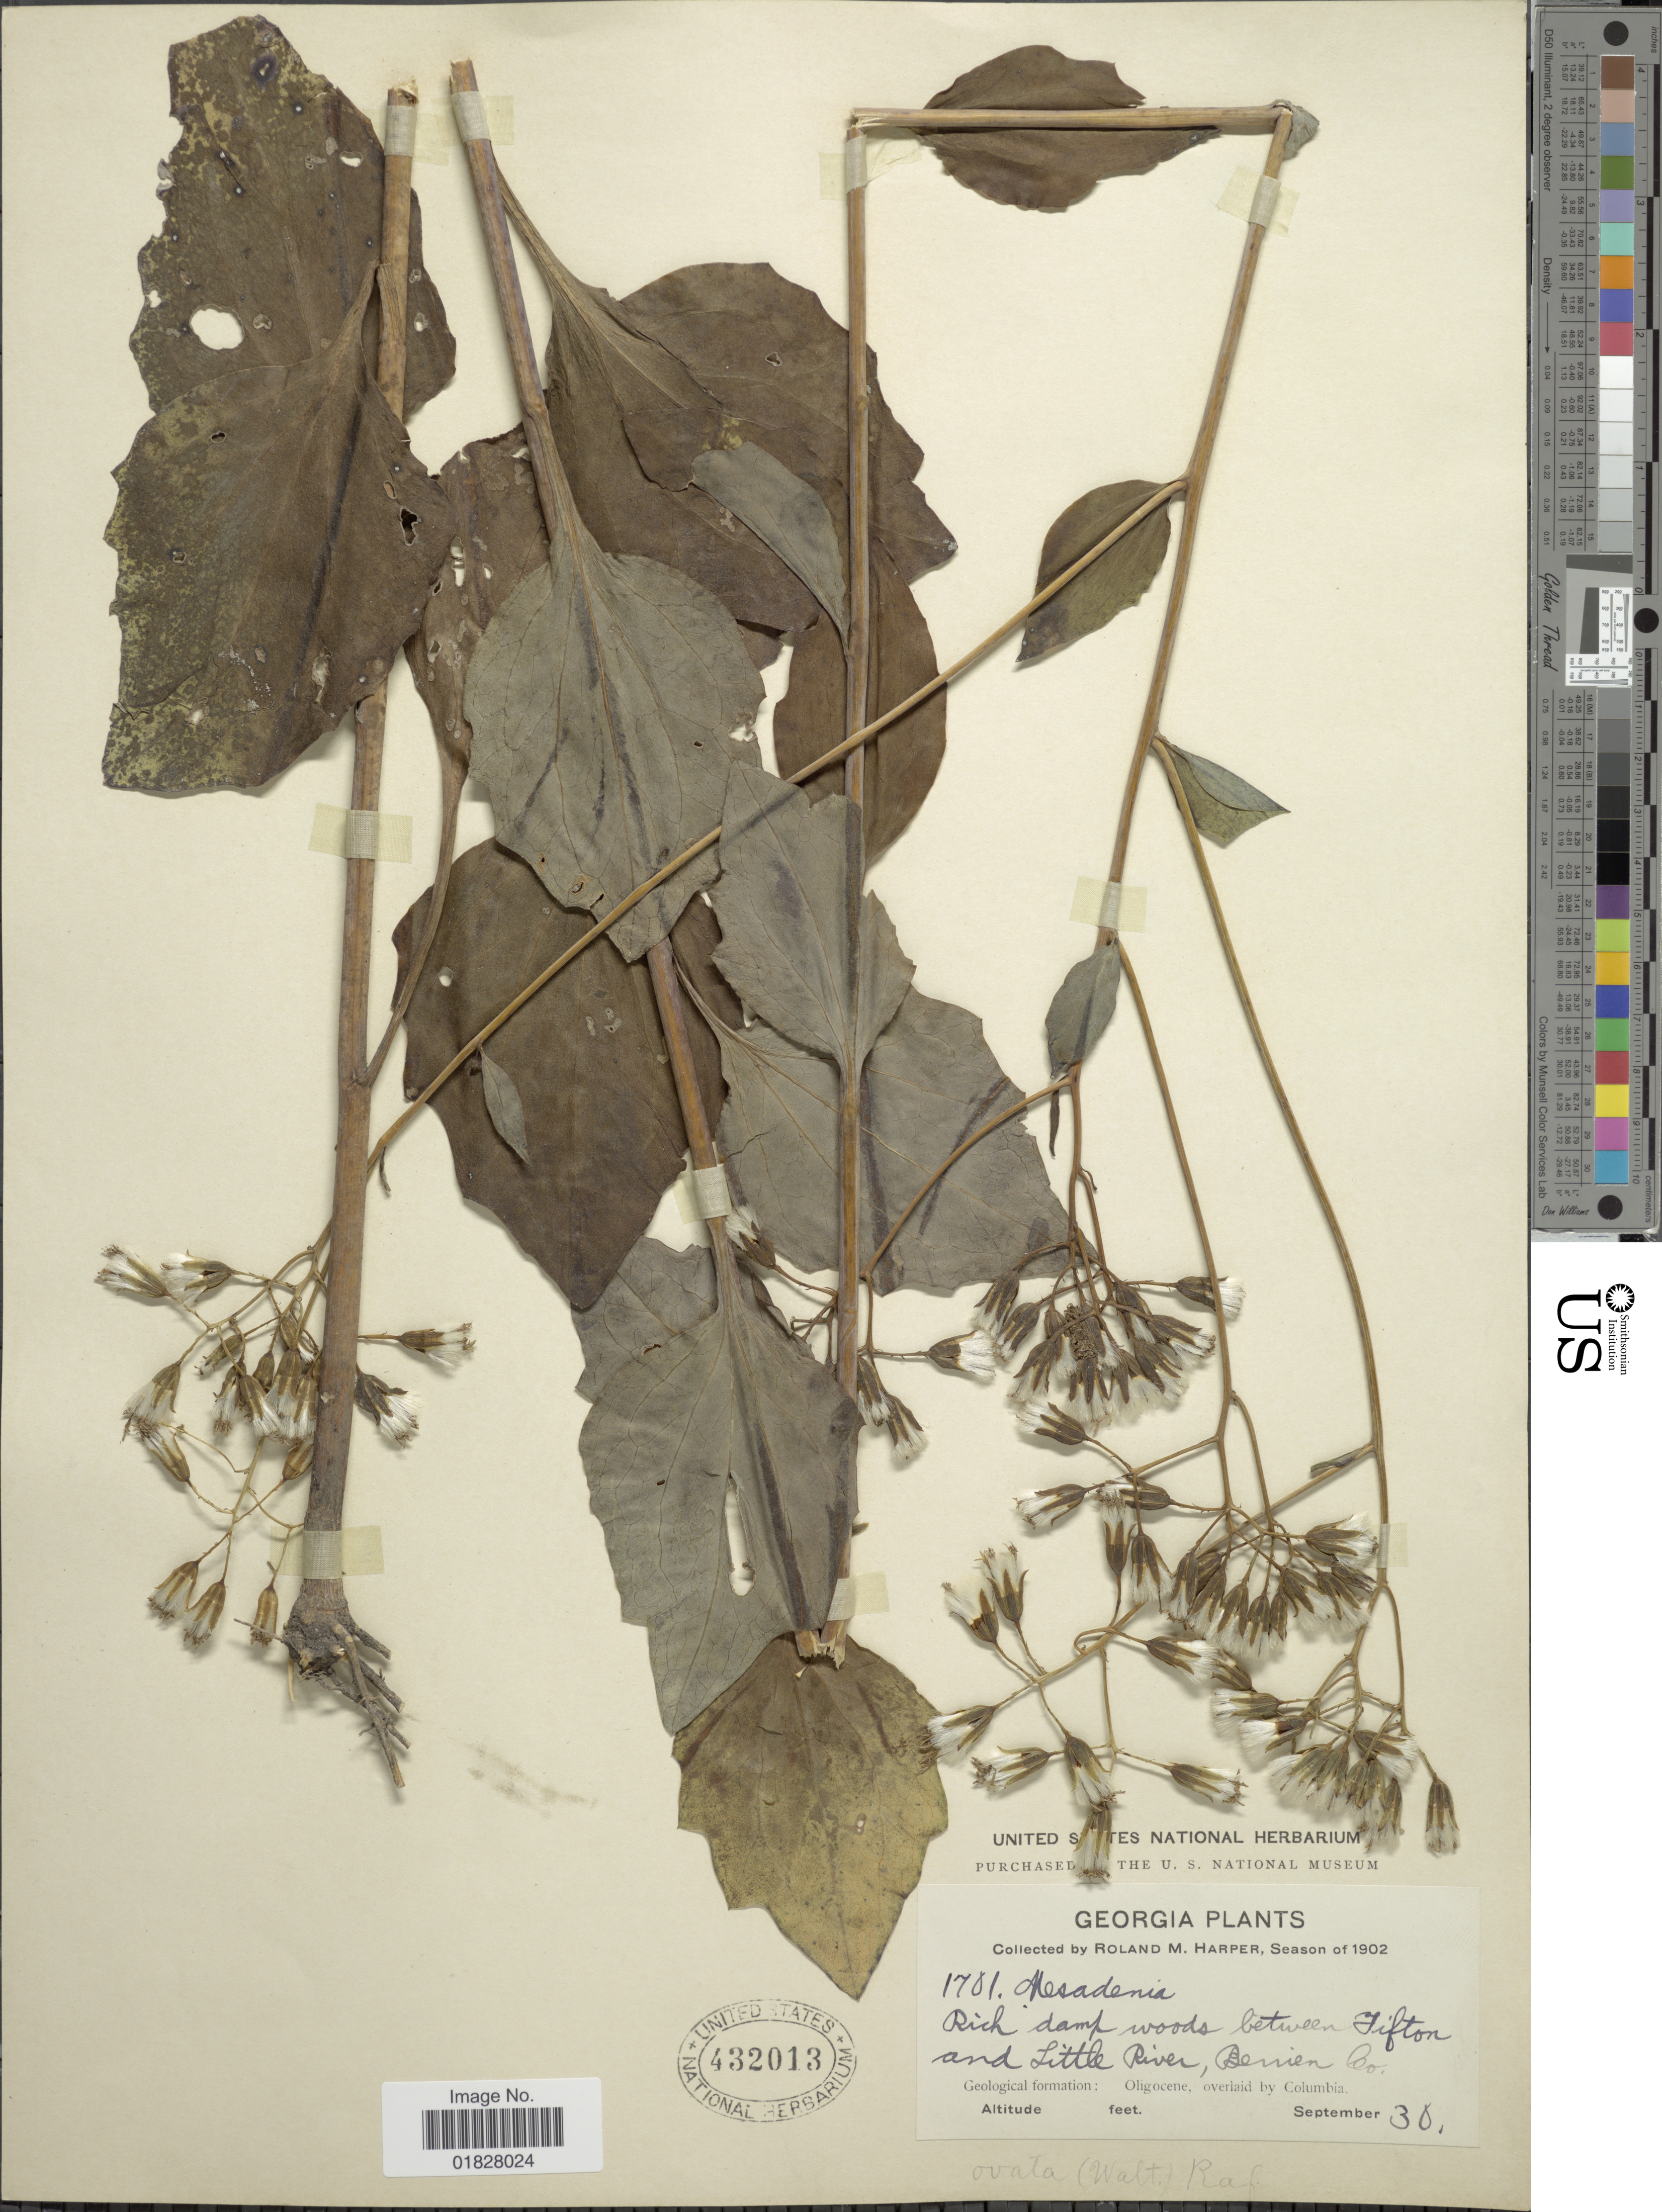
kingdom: Plantae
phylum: Tracheophyta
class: Magnoliopsida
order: Asterales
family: Asteraceae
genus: Arnoglossum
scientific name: Arnoglossum ovatum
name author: (Walter) H. Rob.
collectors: R. M. Harper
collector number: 1701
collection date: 1902-09-30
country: United States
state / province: Georgia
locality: Rich damp woods between Gifton and Little River, Berrier Co. Geological formation: Oligocene, overlaid by Columbia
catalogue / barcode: US 432013